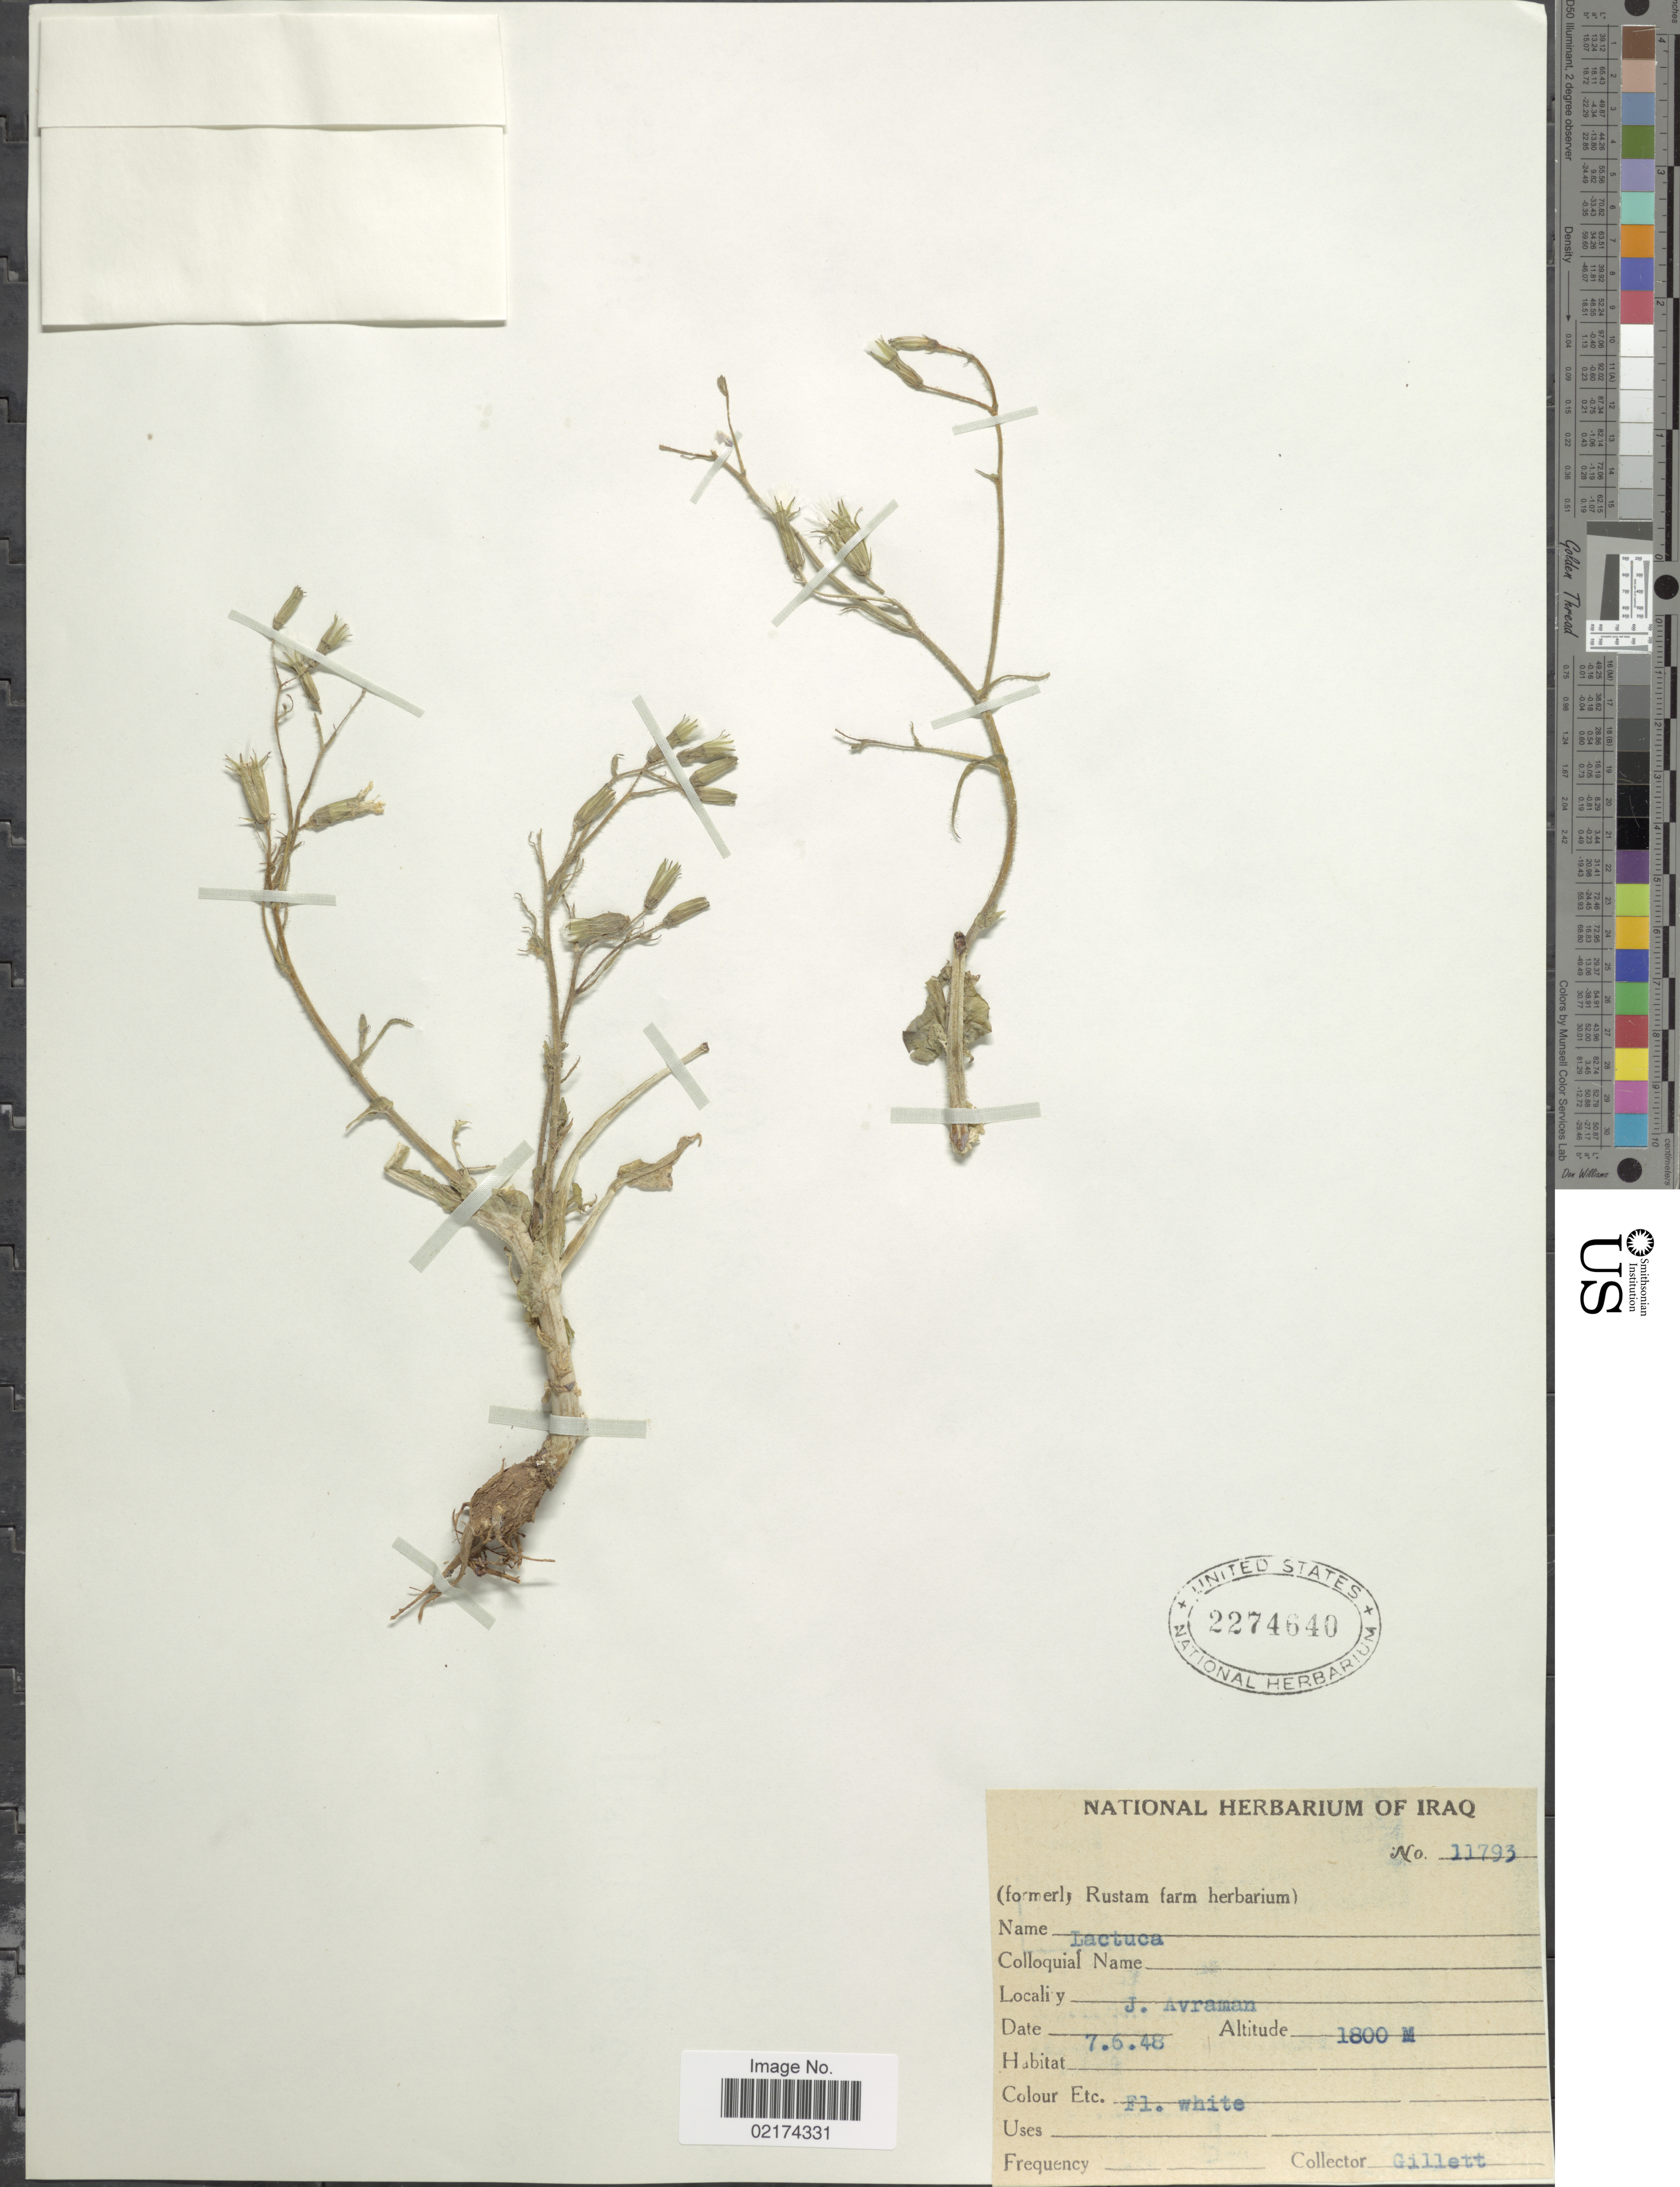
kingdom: Plantae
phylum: Tracheophyta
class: Magnoliopsida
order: Asterales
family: Asteraceae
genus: Lactuca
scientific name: Lactuca sp.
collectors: Gillett, --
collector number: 11793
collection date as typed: Transcribed d/m/y: 7/6/48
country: Iraq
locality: J. Avraman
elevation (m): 1800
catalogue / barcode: US 2274640